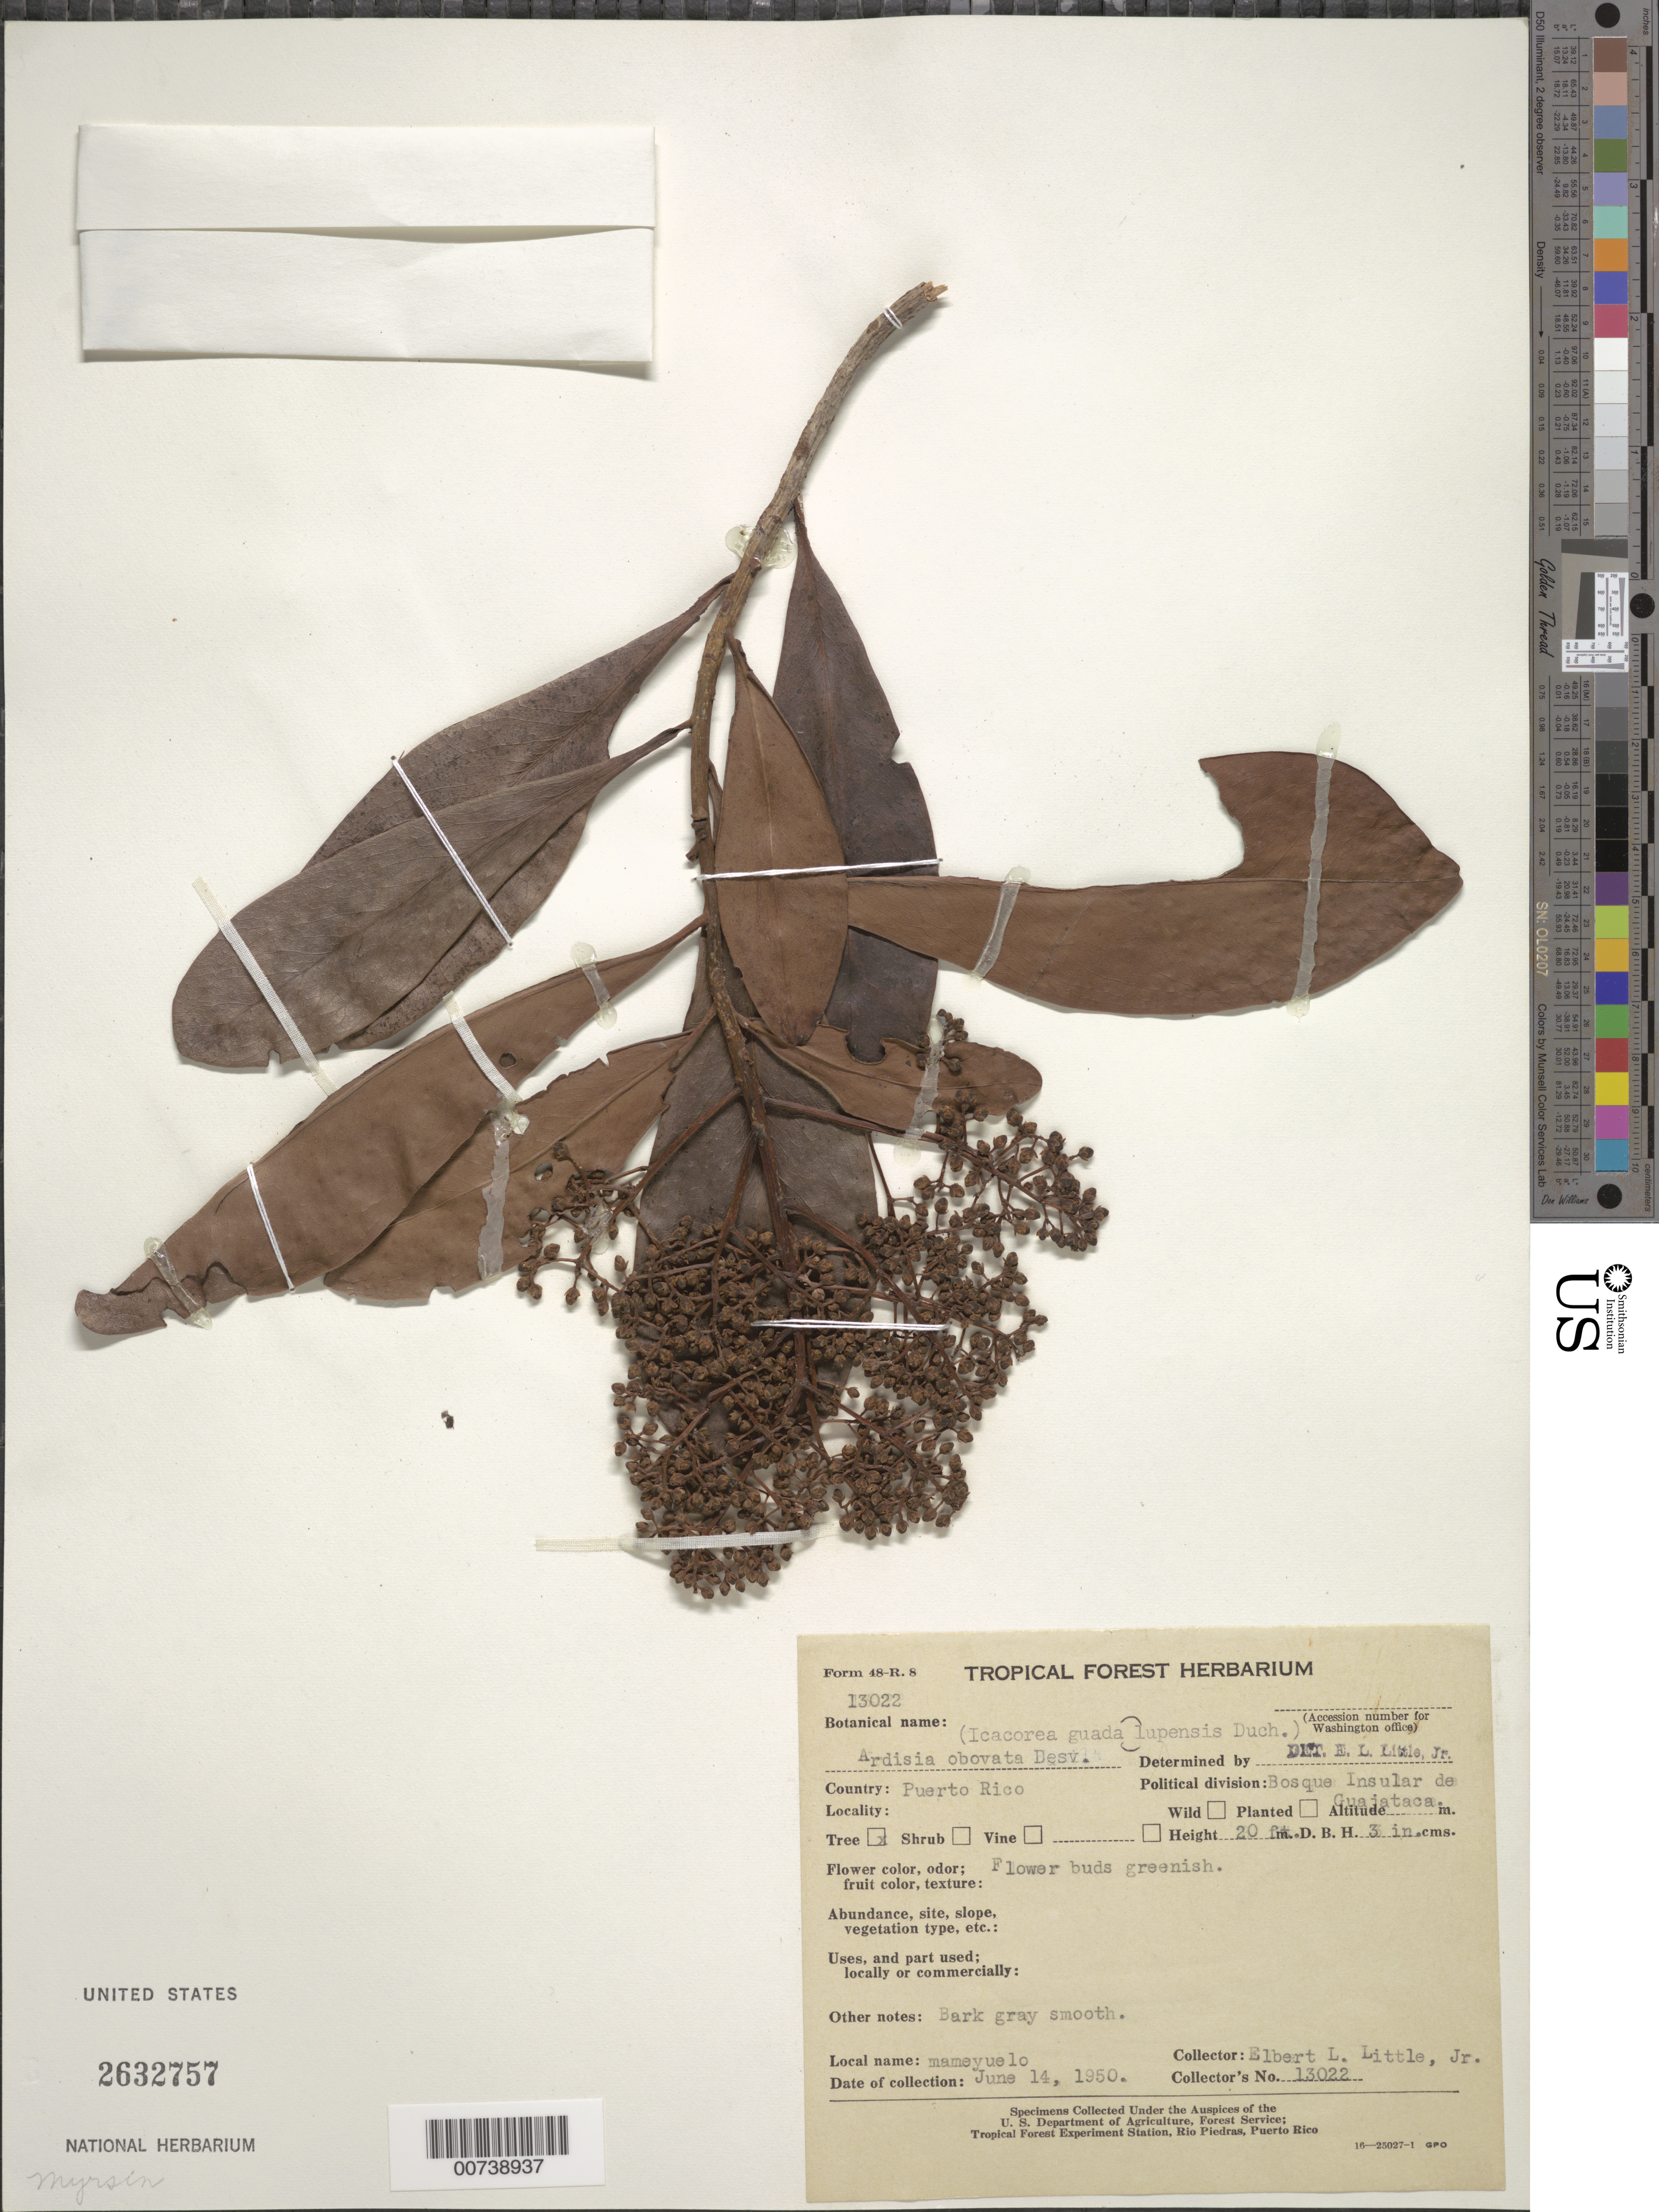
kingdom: Plantae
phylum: Tracheophyta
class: Magnoliopsida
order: Ericales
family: Primulaceae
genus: Ardisia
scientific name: Ardisia obovata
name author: Desv. ex Ham.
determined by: Little, Elbert L., Jr., (FSSR), United States Department of Agriculture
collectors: E. L. Little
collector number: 13022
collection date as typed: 14 Jun 1950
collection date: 1950-06-14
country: Puerto Rico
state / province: Quebradillas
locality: Bosque Insular de Guajataca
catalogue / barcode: US 2632757